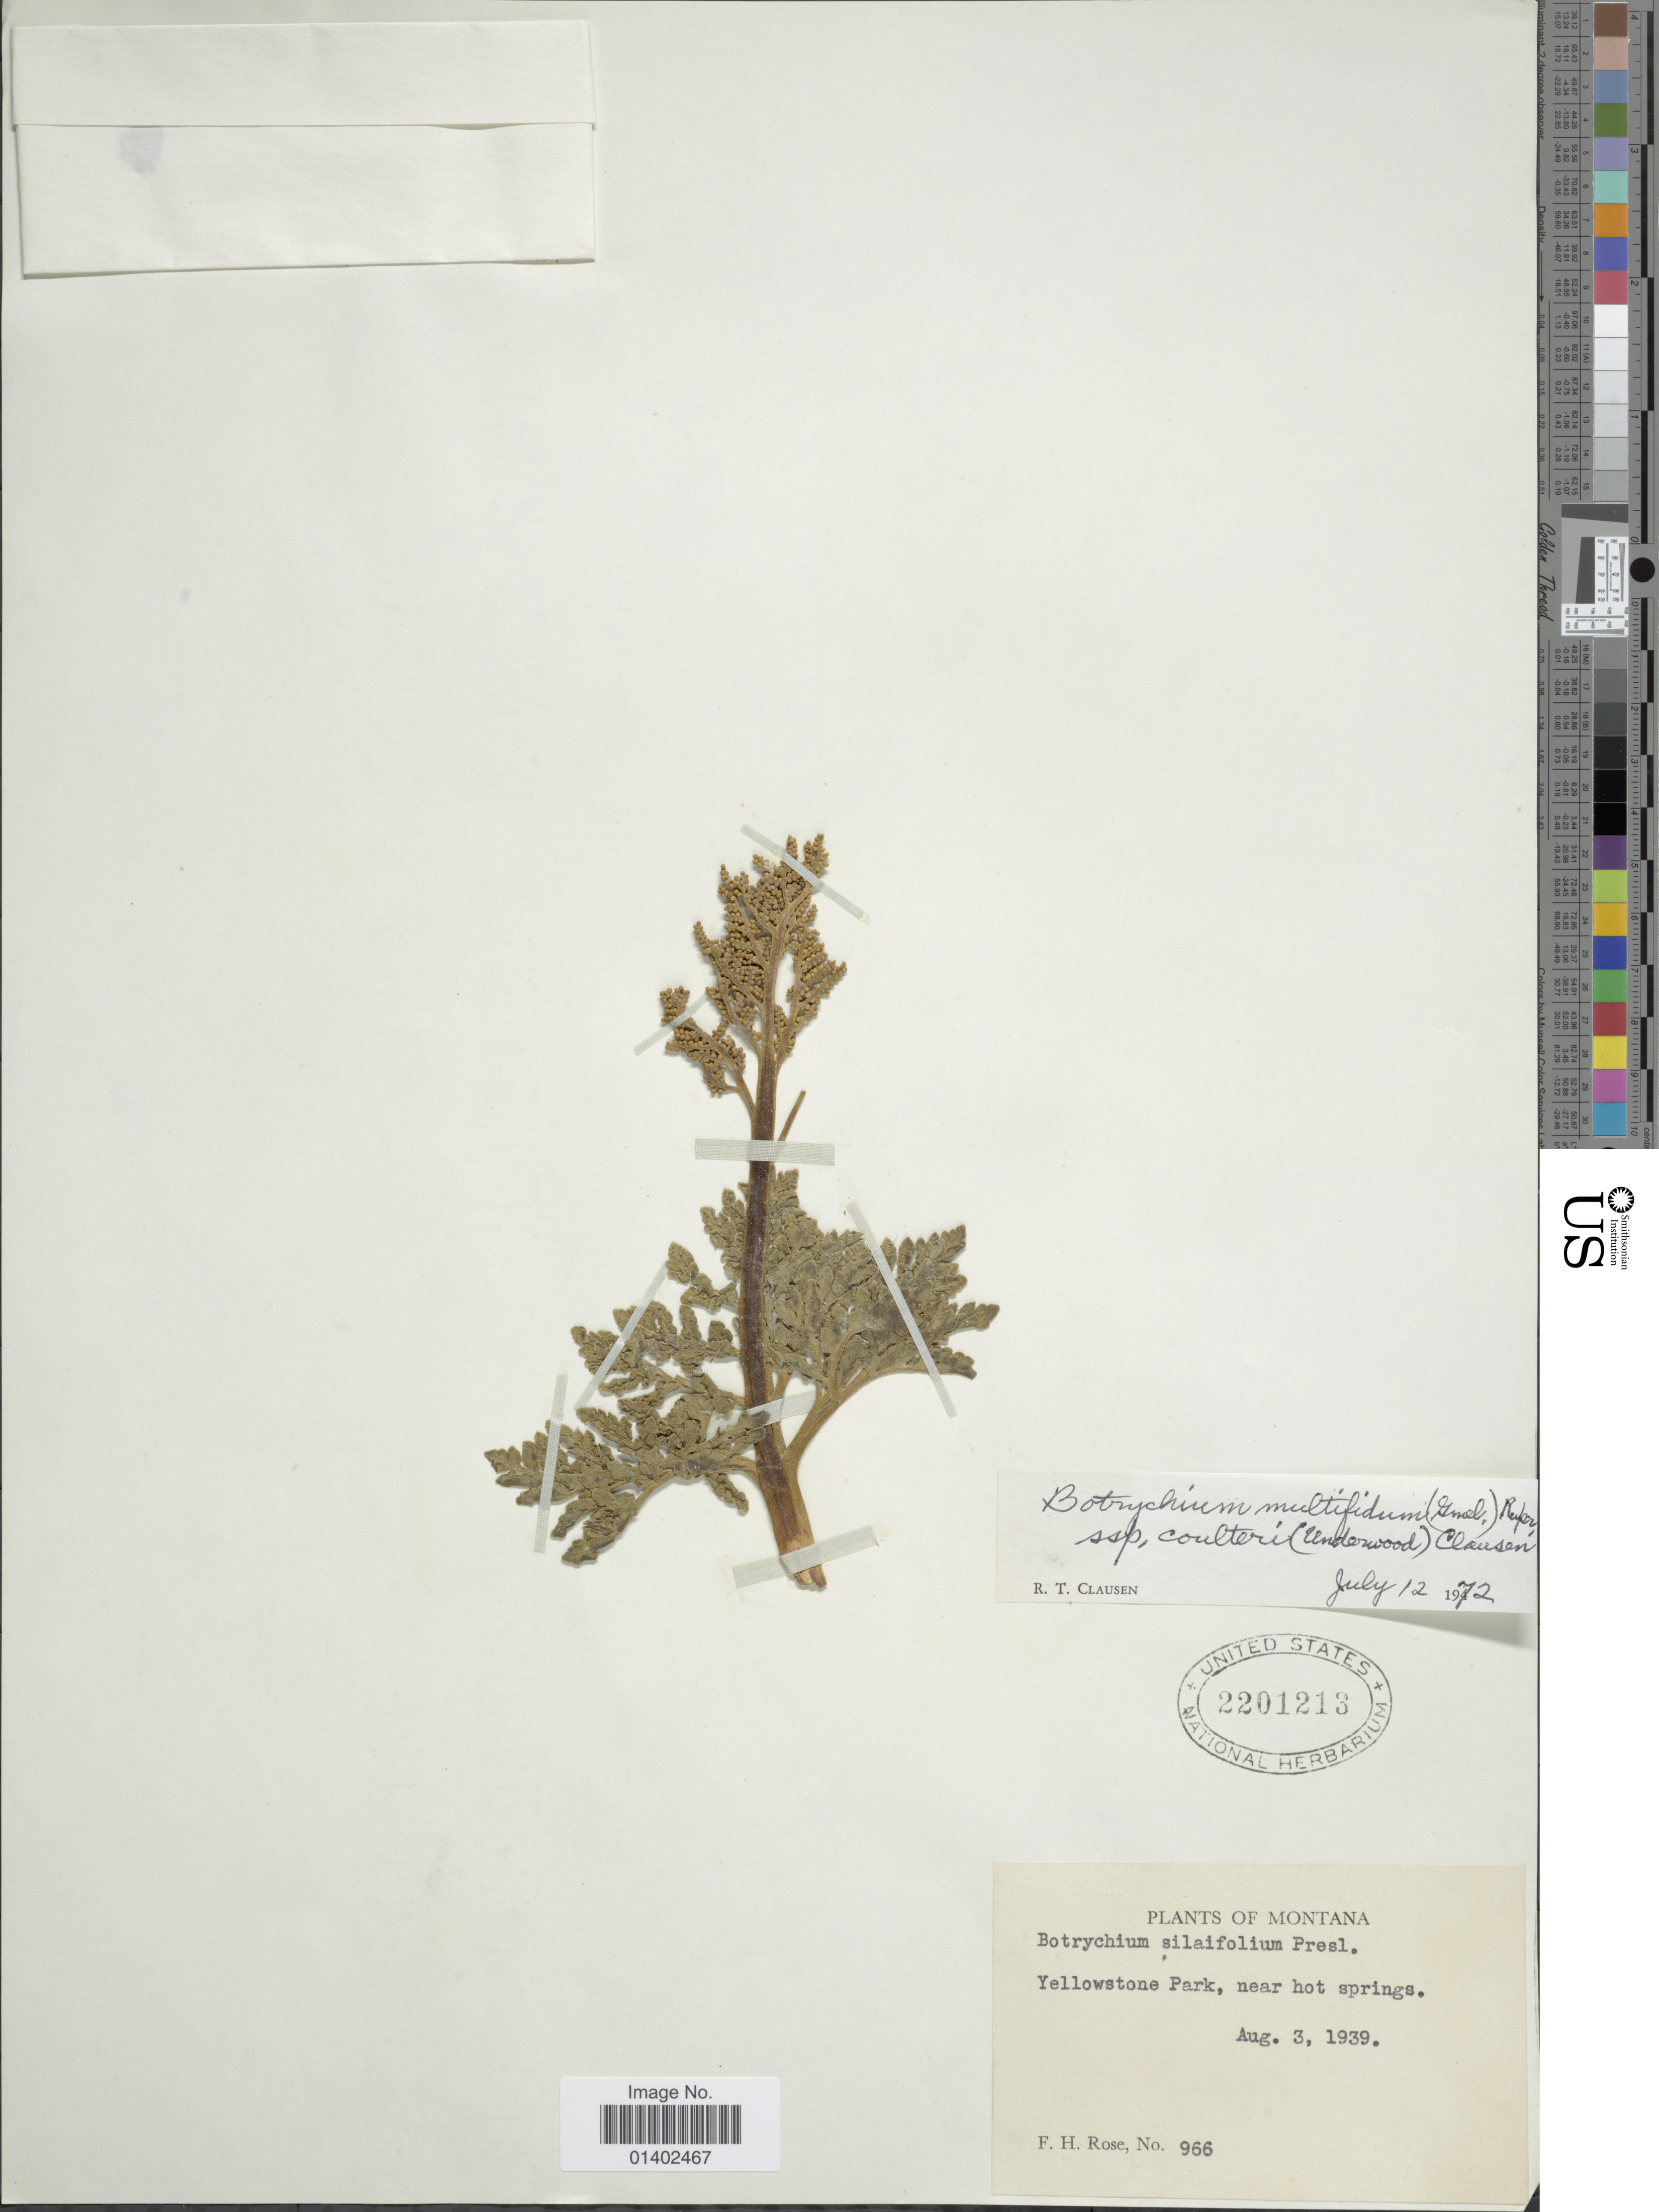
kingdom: Plantae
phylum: Tracheophyta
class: Polypodiopsida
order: Ophioglossales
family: Ophioglossaceae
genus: Botrychium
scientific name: Botrychium multifidum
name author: (J.F. Gmel.) Rupr.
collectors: F. H. Rose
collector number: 966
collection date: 1939-08-03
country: United States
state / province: Montana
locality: Yellowstone Park, near hot springs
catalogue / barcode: US 2201213